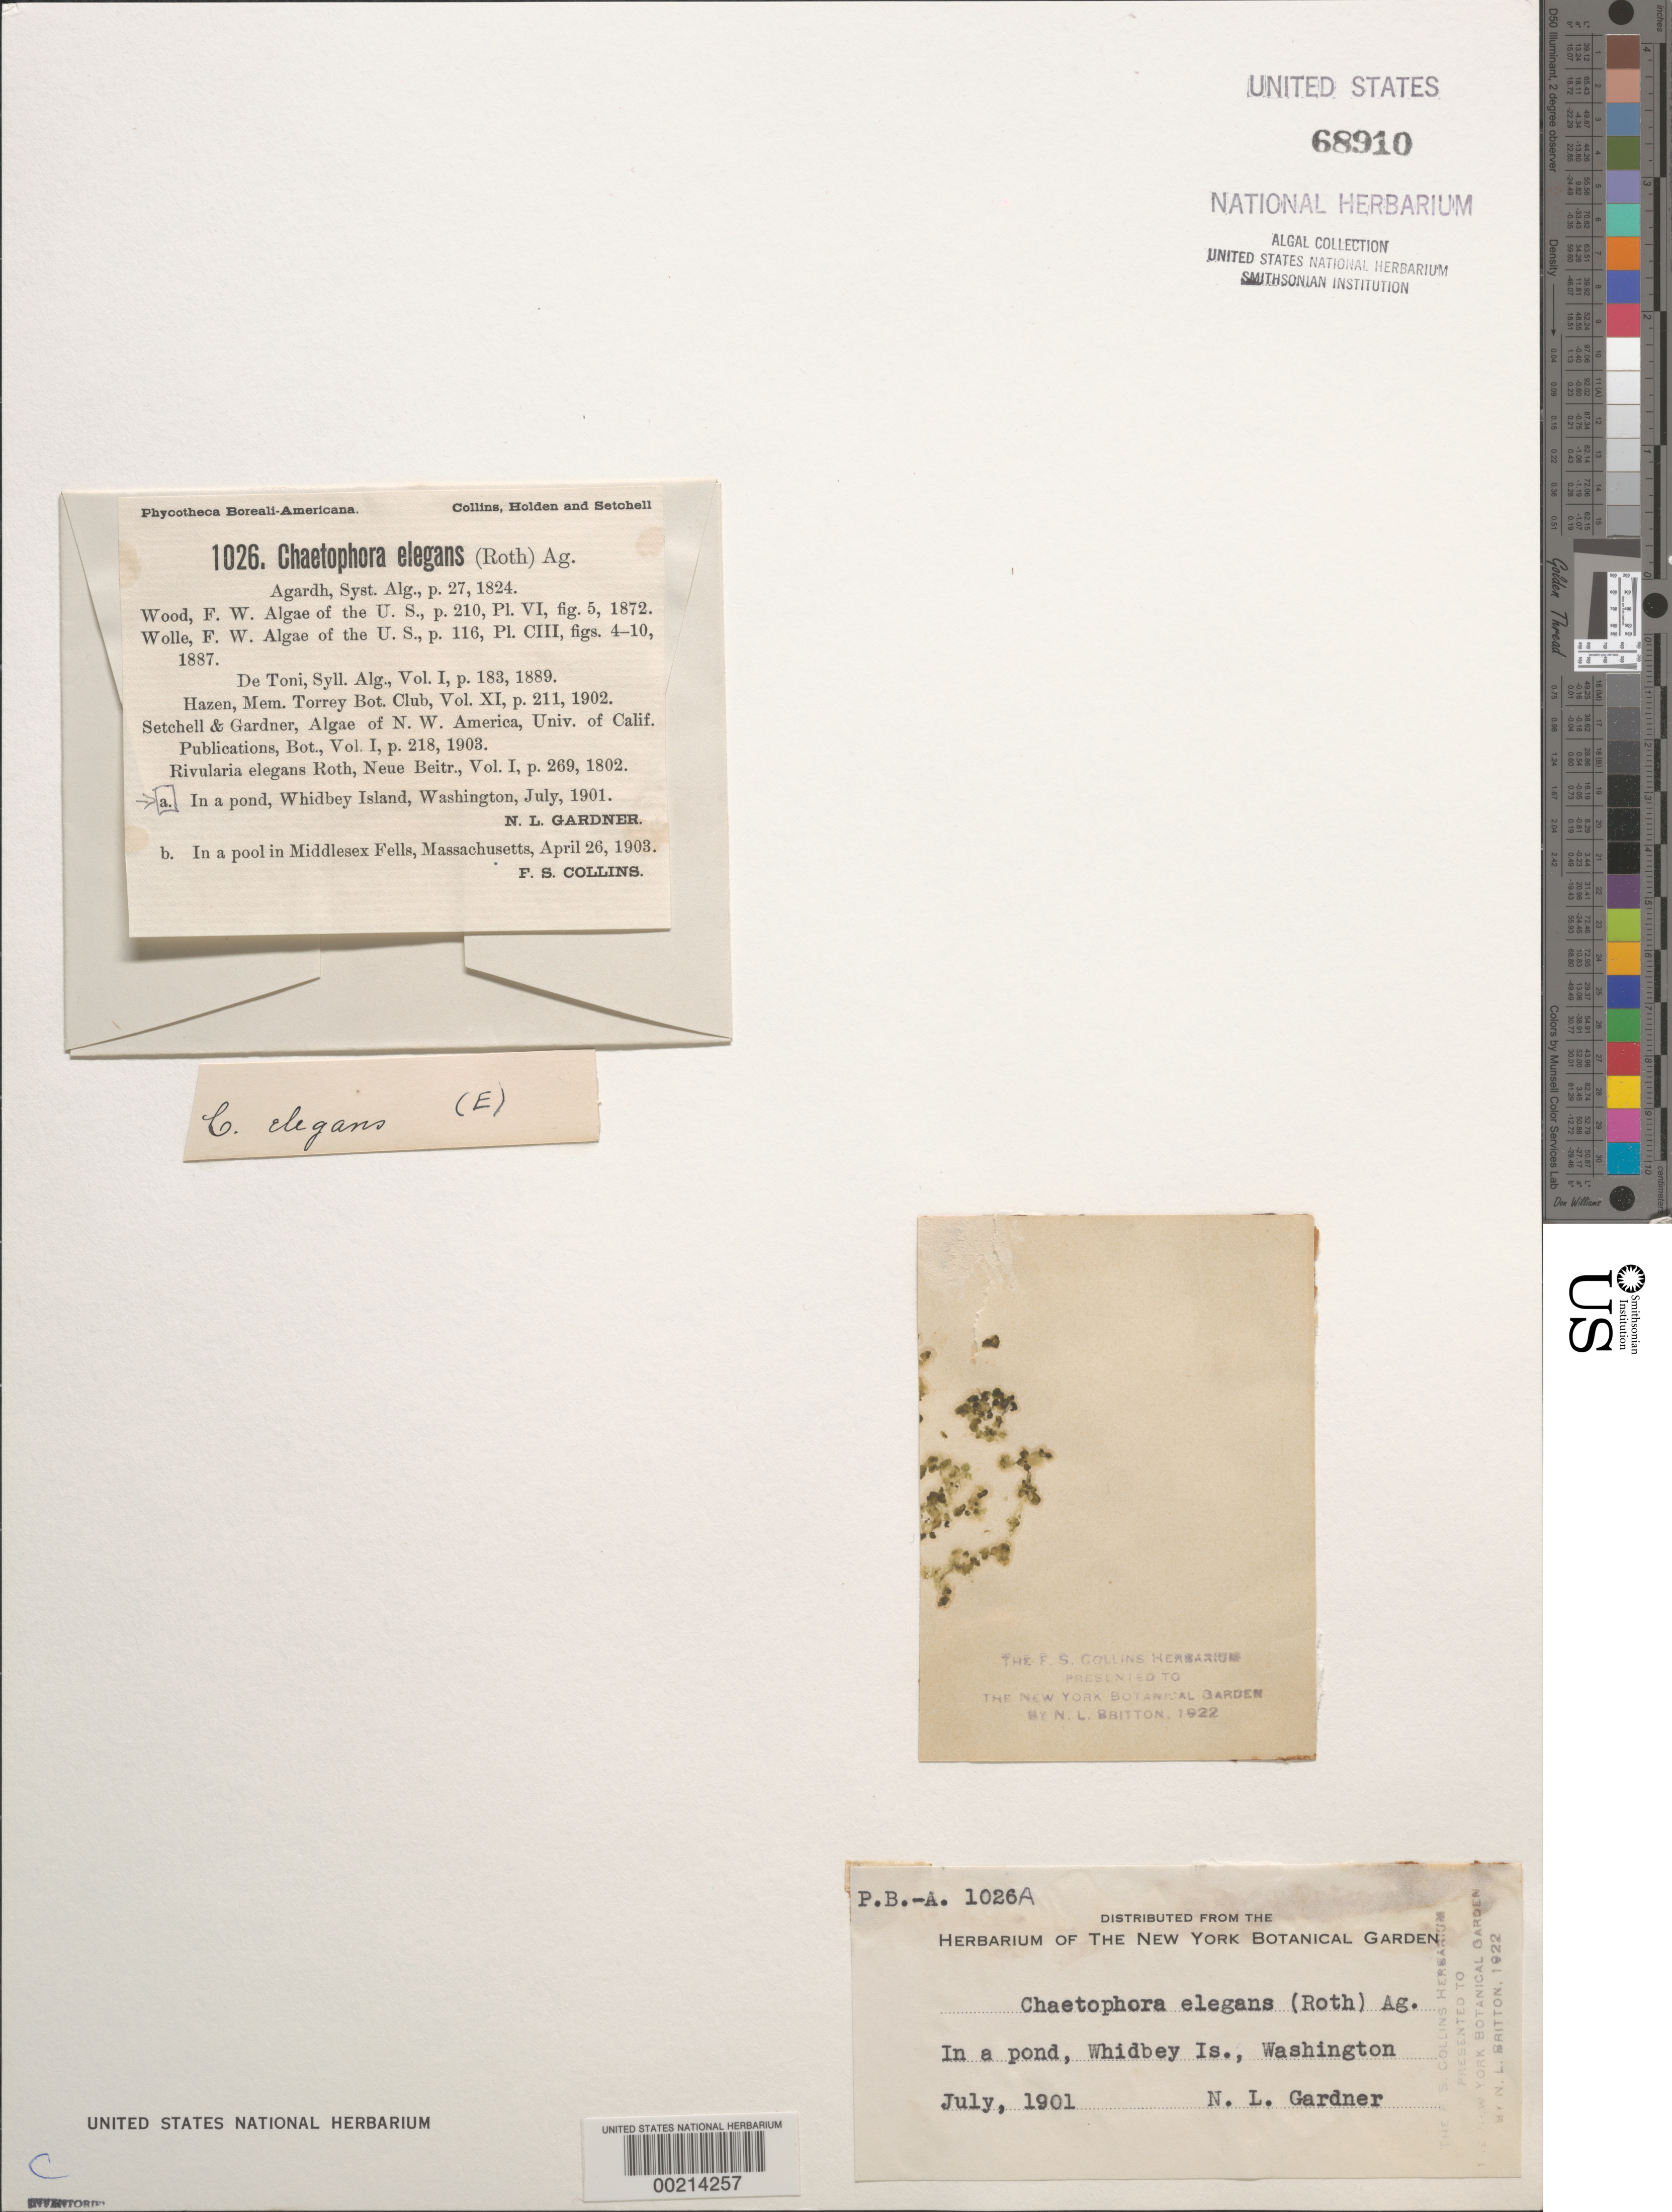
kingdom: Plantae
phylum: Chlorophyta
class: Chlorophyceae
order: Chaetophorales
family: Chaetophoraceae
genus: Chaetophoropsis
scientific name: Chaetophoropsis elegans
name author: (Roth) B.Wen Liu et al.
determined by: Algae name updating Project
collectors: N. Gardner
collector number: PB-A 1026a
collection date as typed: Jul 1901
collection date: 1901-07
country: United States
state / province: Washington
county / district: Island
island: Whidbey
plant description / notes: Collins, Holden & Setchell, Phycotheca Boreali-Americana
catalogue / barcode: US 68910